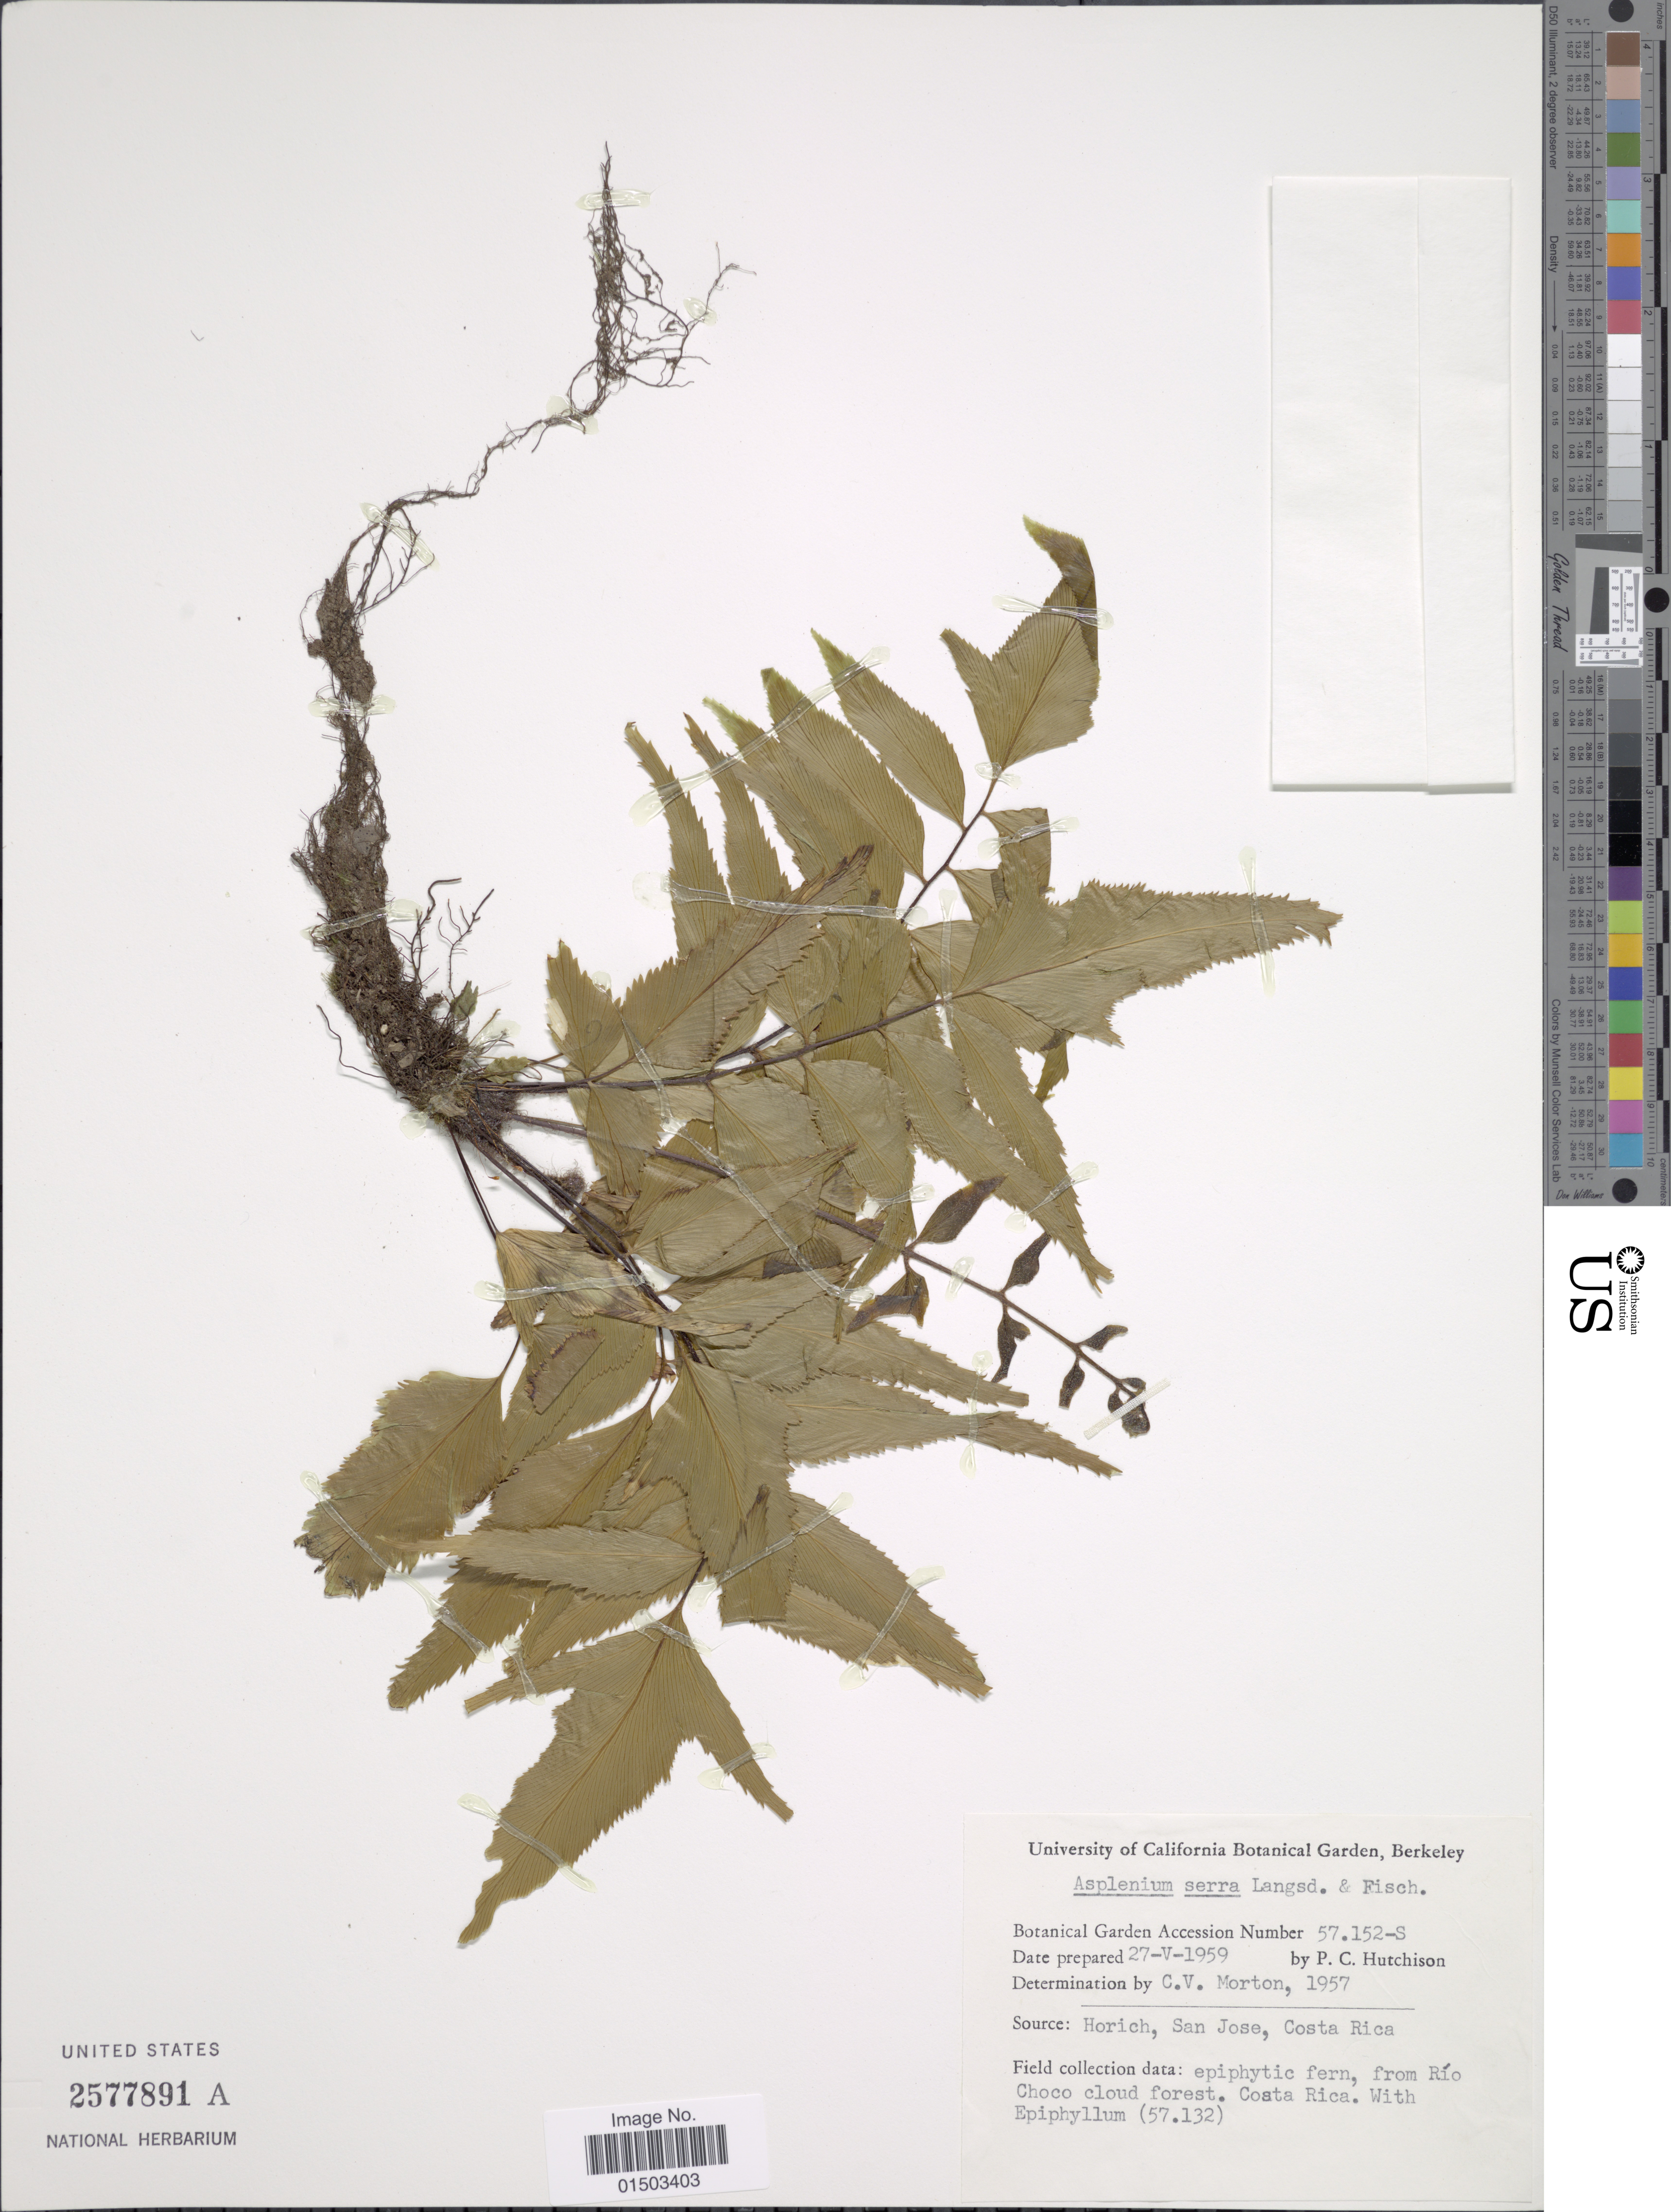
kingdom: Plantae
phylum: Tracheophyta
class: Polypodiopsida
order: Polypodiales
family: Aspleniaceae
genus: Asplenium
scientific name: Asplenium serra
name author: Langsd. & Fisch.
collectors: P. C. Hutchison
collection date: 1959-05-27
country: United States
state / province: California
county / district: Alameda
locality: University of California Botanical Garden, Berkeley. Botanical Garden Accession Number 57.152-S.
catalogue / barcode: US 2577891A